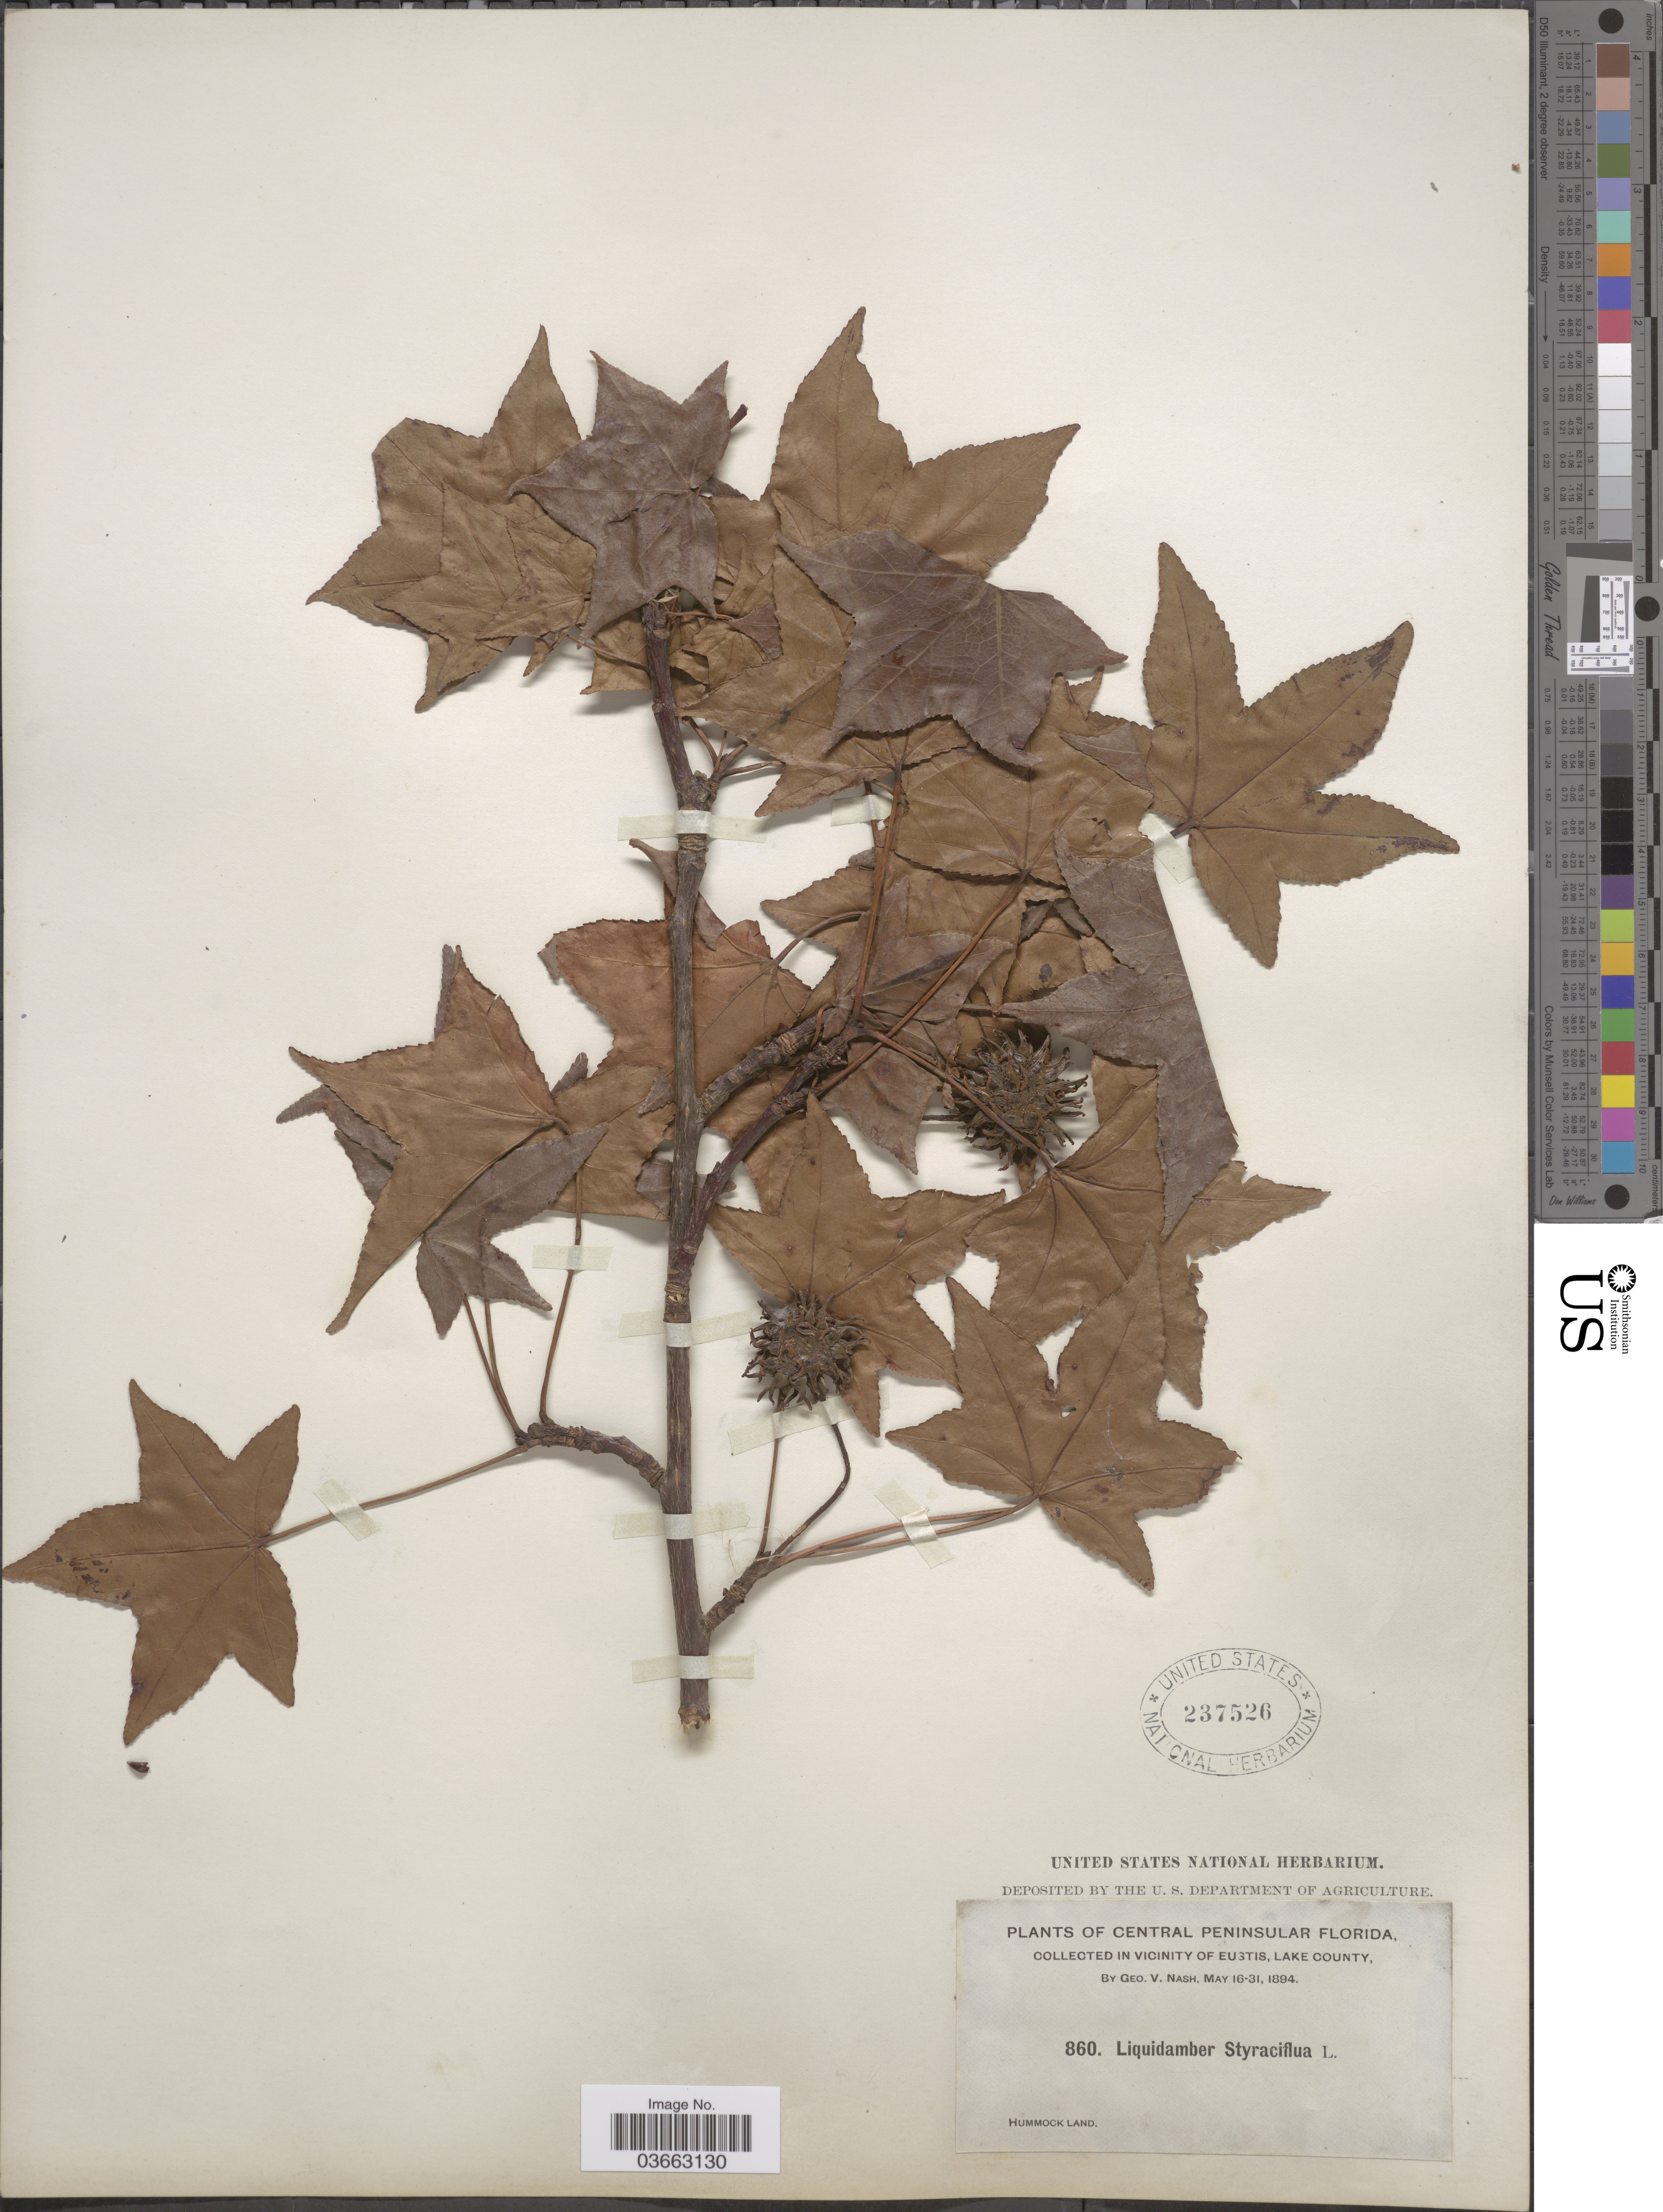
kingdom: Plantae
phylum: Tracheophyta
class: Magnoliopsida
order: Saxifragales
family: Altingiaceae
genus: Liquidambar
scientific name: Liquidambar styraciflua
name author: L.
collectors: G. V. Nash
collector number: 860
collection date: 1894-05-16/1894-05-31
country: United States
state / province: Florida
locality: Central Peninsular. In Vicinity of Eustis, Lake County. Hummock Land.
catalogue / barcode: US 237526